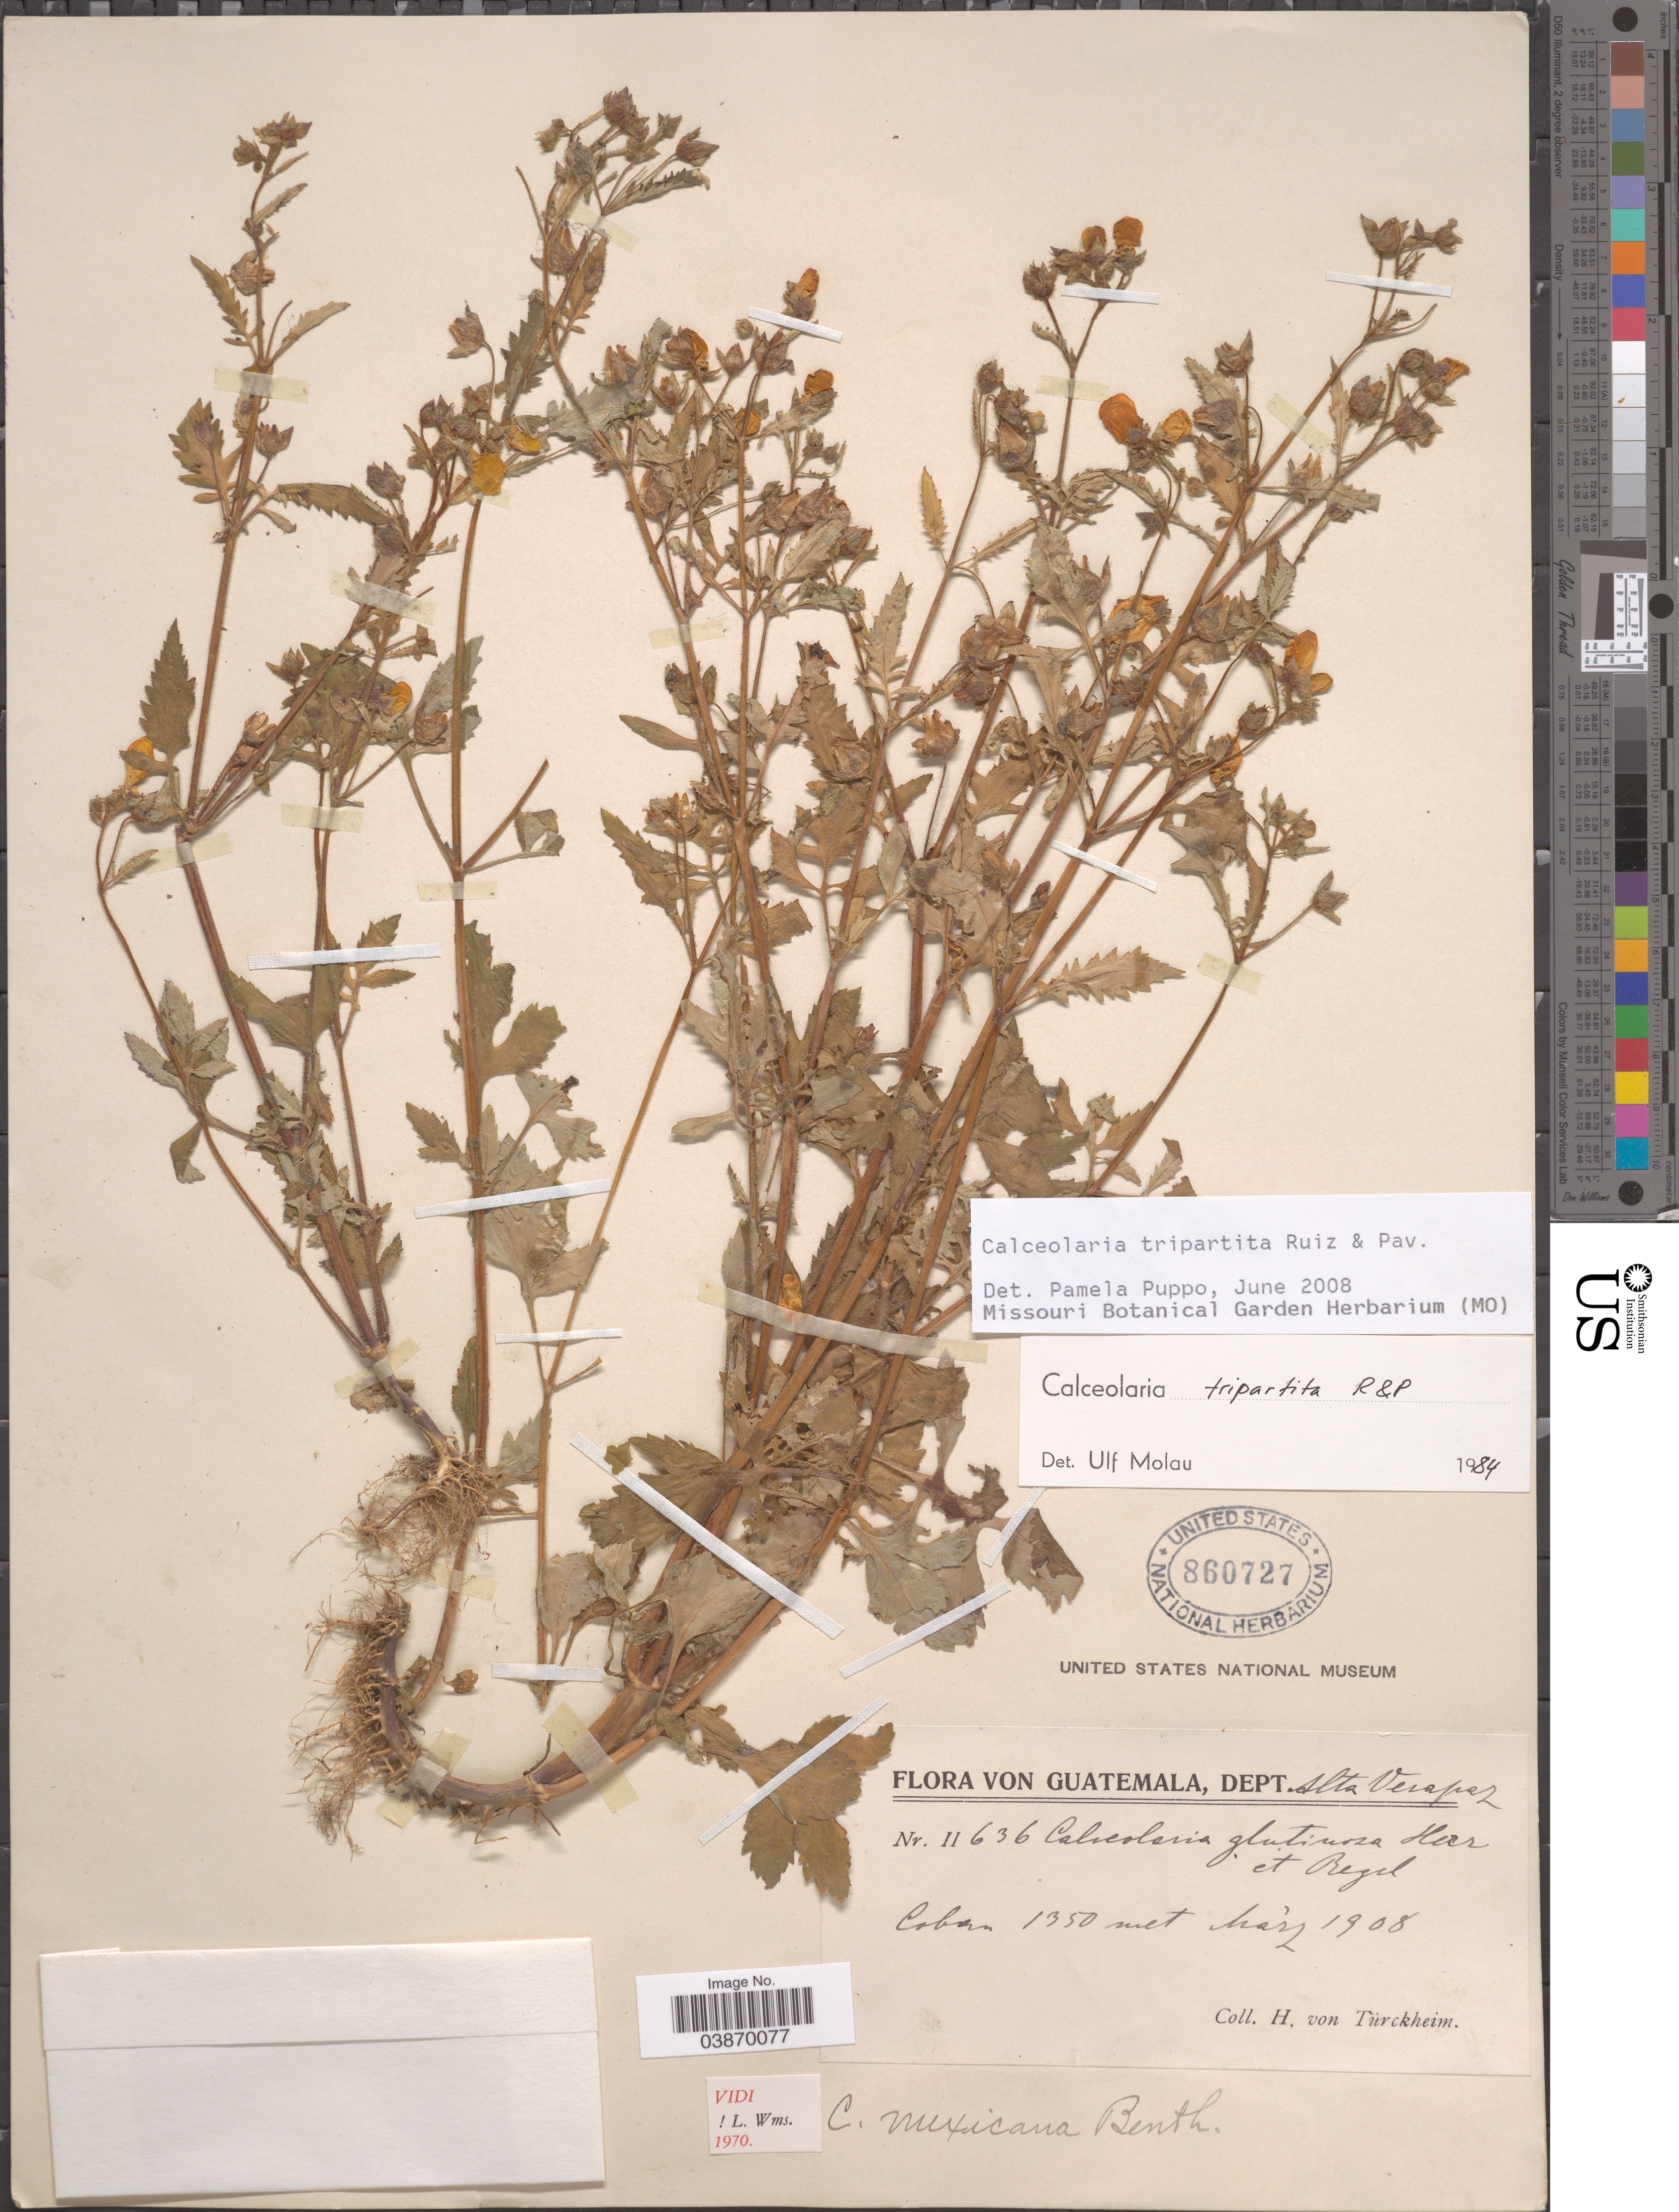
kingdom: Plantae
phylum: Tracheophyta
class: Magnoliopsida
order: Lamiales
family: Calceolariaceae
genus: Calceolaria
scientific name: Calceolaria tripartita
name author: Ruiz & Pav.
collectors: H. von Türckheim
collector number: II 636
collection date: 1908-03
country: Guatemala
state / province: Alta Verapaz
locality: Dept. Alta Verapaz. Coban.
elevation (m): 1350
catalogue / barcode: US 860727